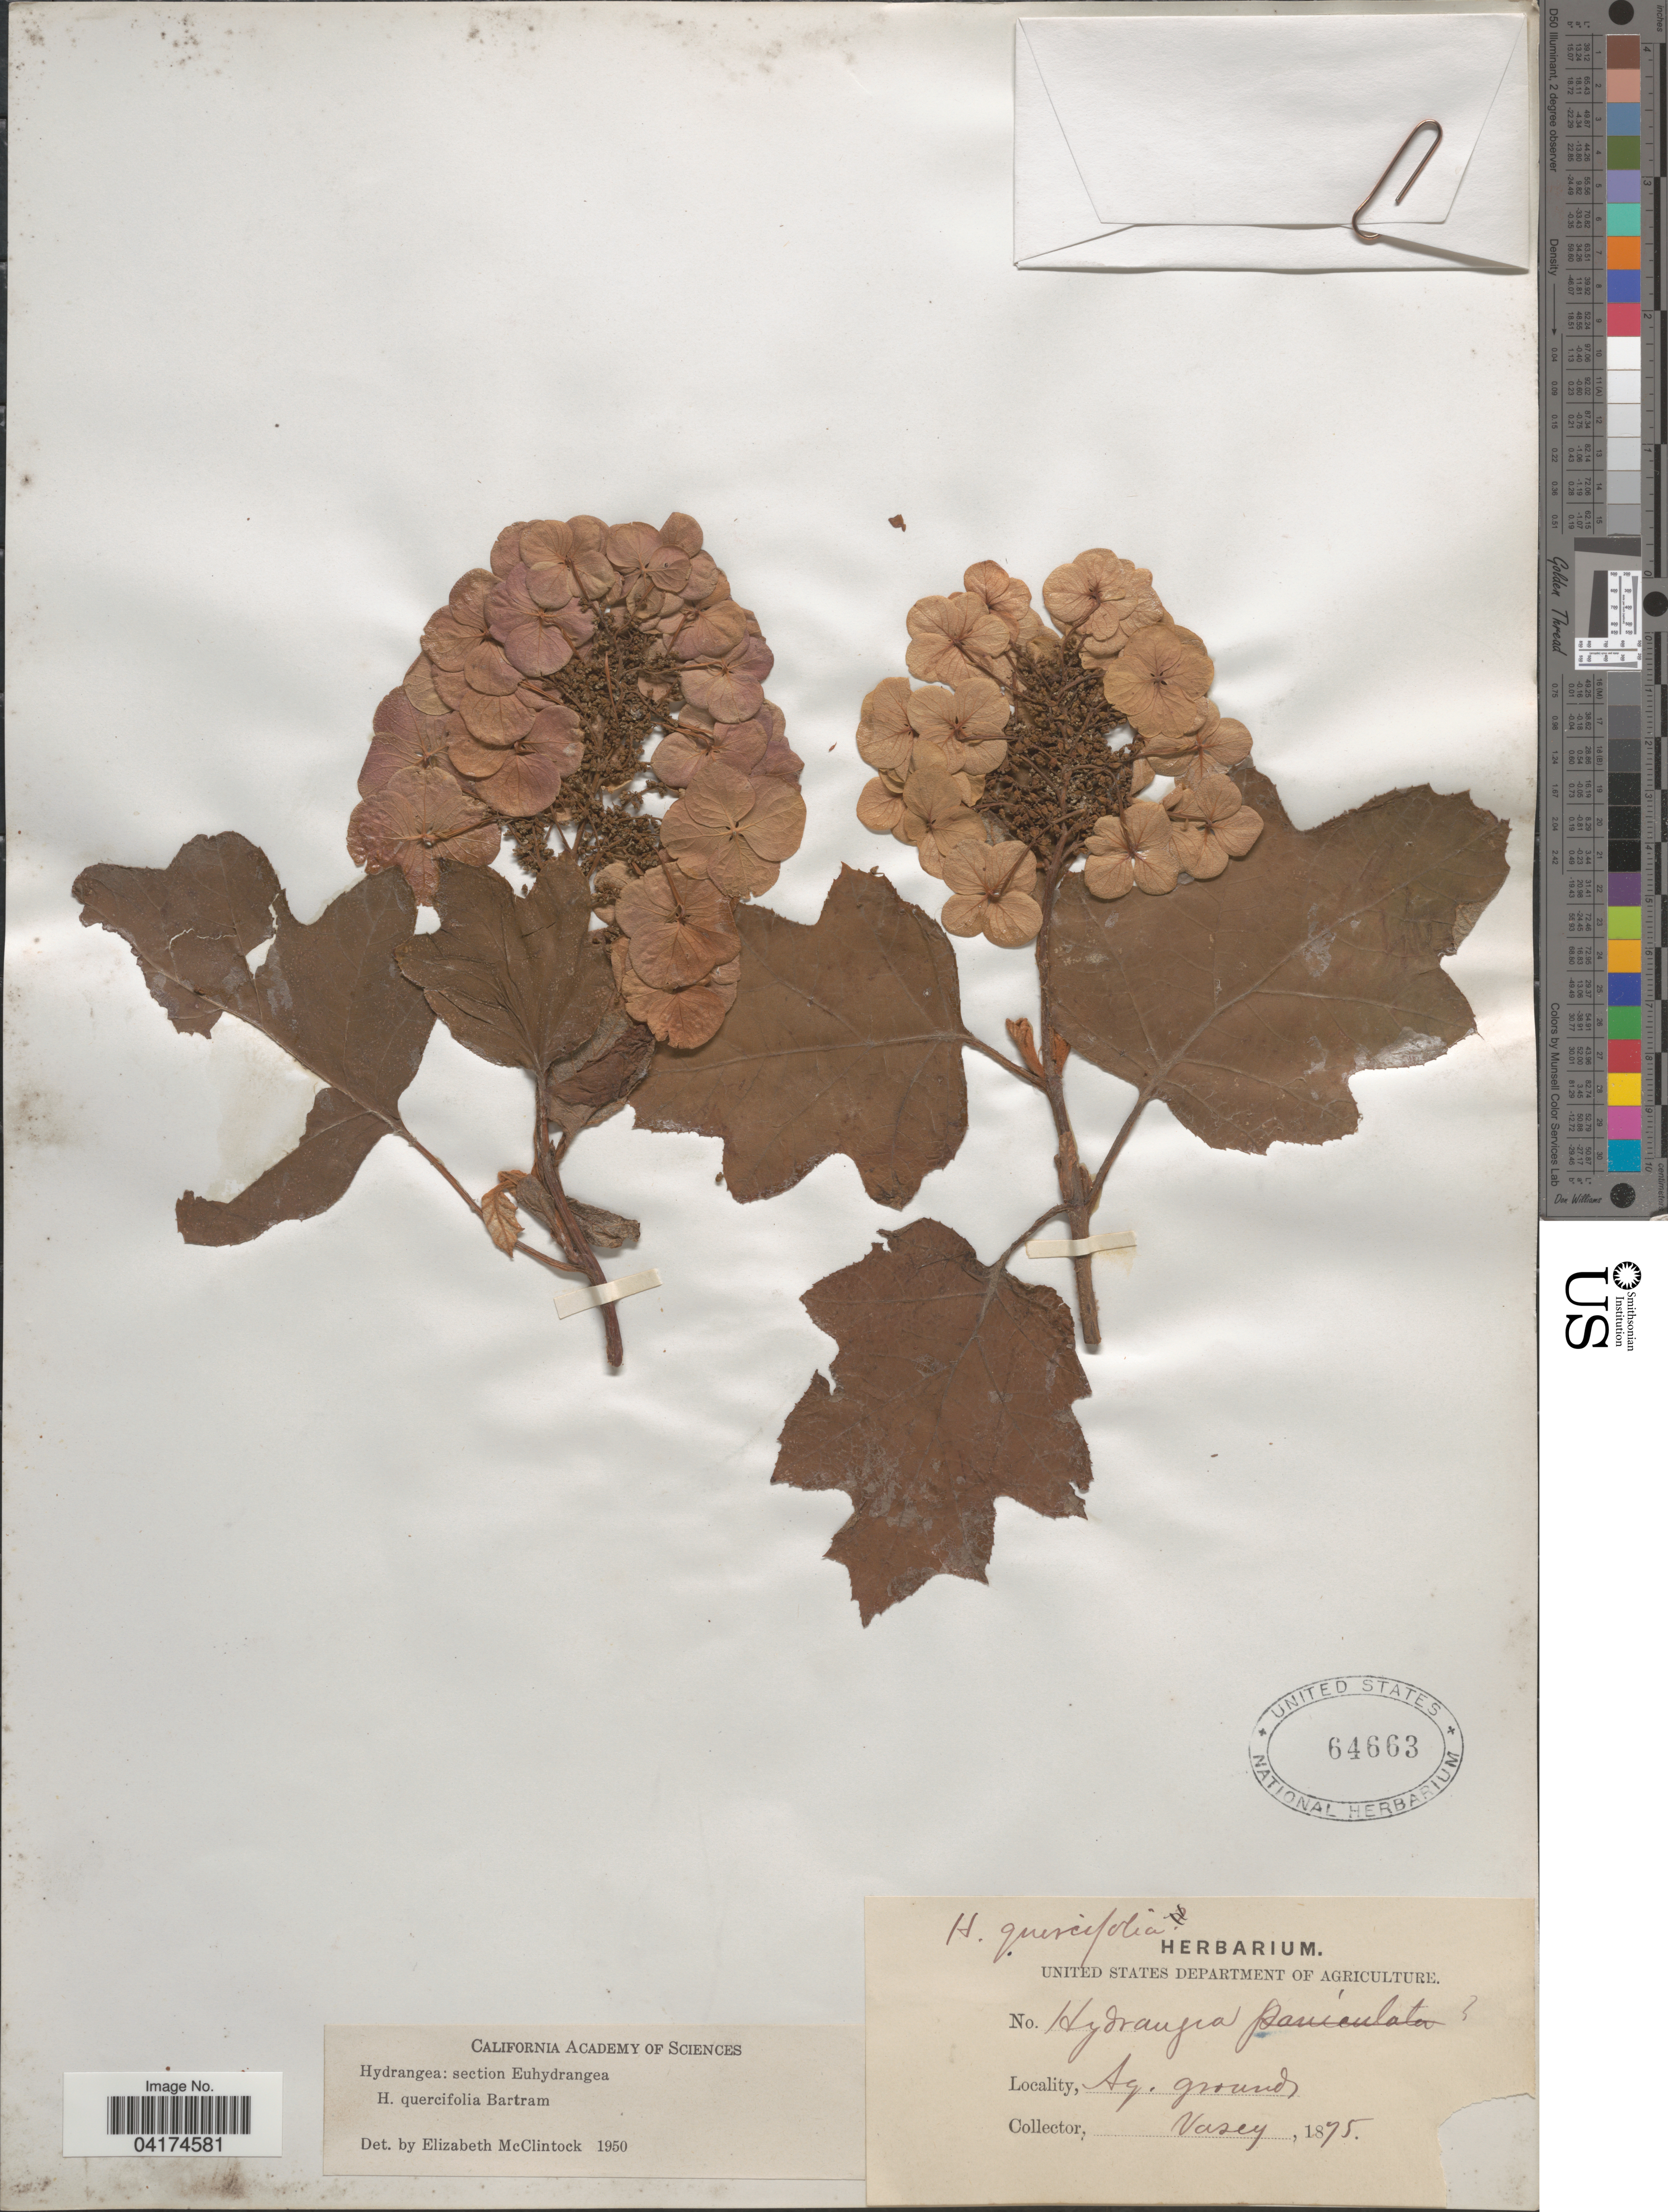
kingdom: Plantae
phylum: Tracheophyta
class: Magnoliopsida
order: Cornales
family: Hydrangeaceae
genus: Hydrangea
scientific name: Hydrangea quercifolia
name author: W. Bartram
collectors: Vasey, --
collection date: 1875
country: United States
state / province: District of Columbia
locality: Ag. grounds.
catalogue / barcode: US 64663